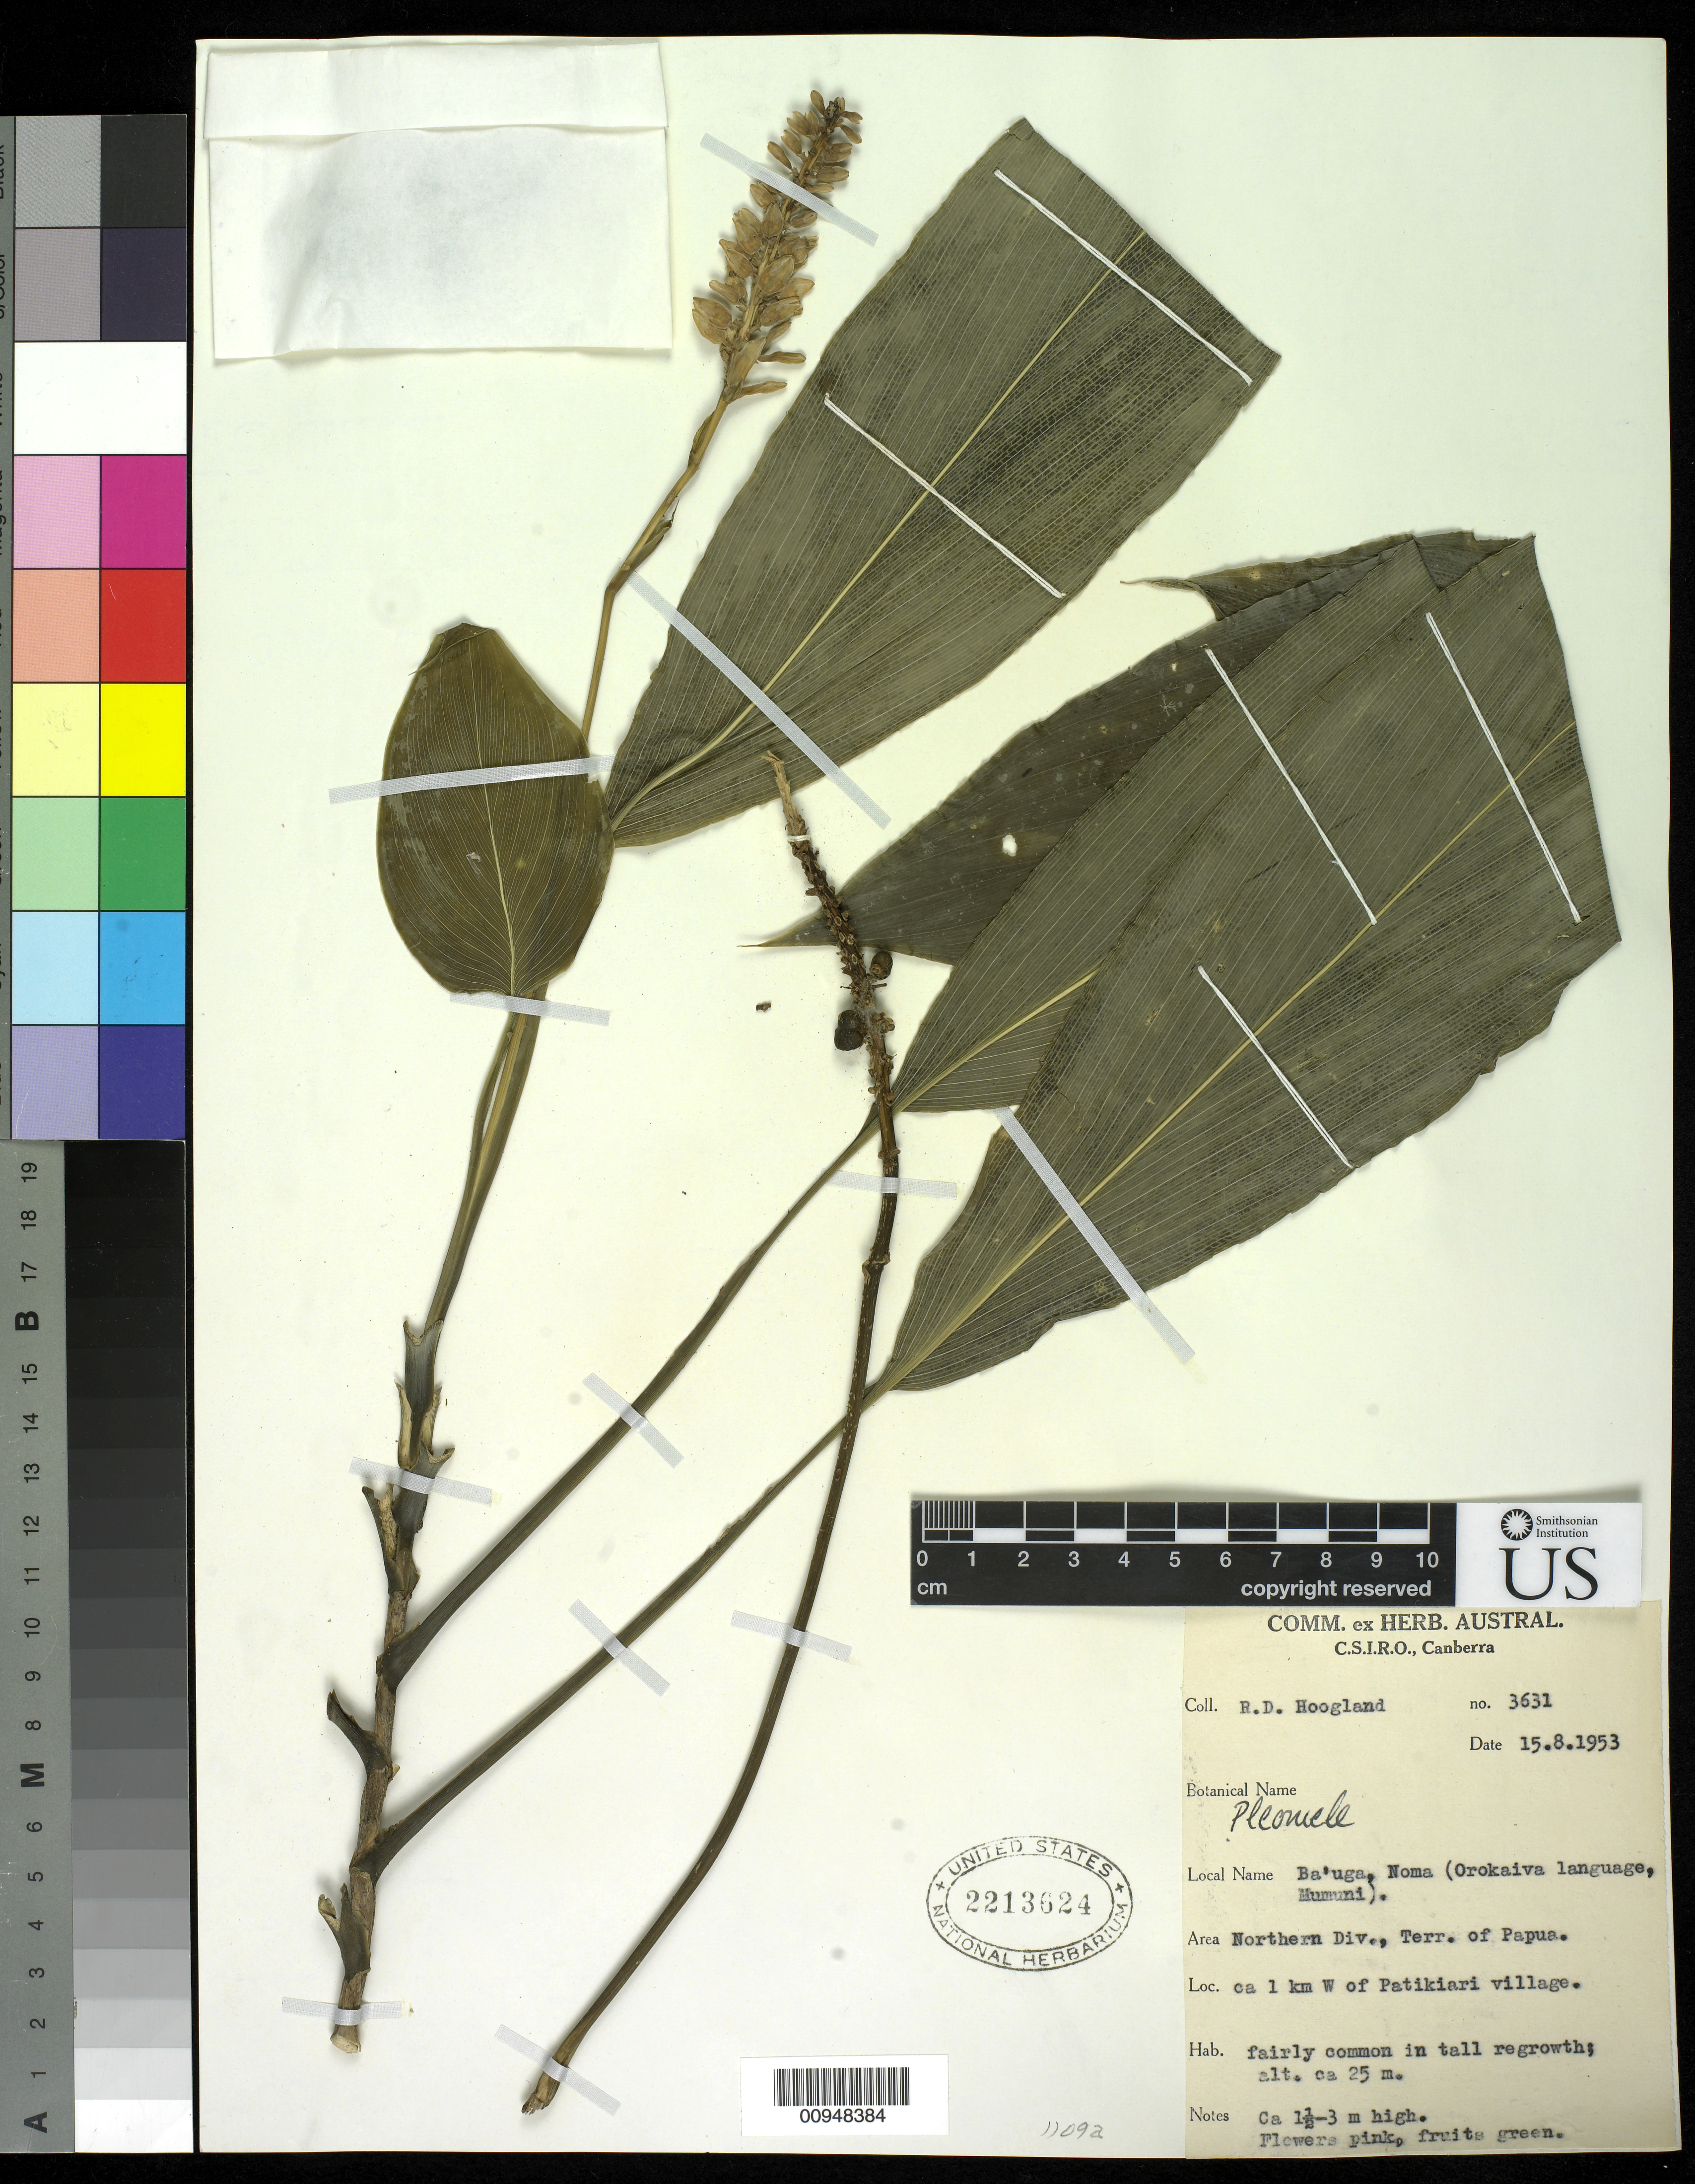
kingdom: Plantae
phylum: Tracheophyta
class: Liliopsida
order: Asparagales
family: Asparagaceae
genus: Dracaena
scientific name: Dracaena sp.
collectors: R. D. Hoogland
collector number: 3631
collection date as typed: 15 Aug 1953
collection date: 1953-08-15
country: Papua New Guinea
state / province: Northern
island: New Guinea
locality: Circa 1 km W of Patikiari village.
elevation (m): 25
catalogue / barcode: US 2213624